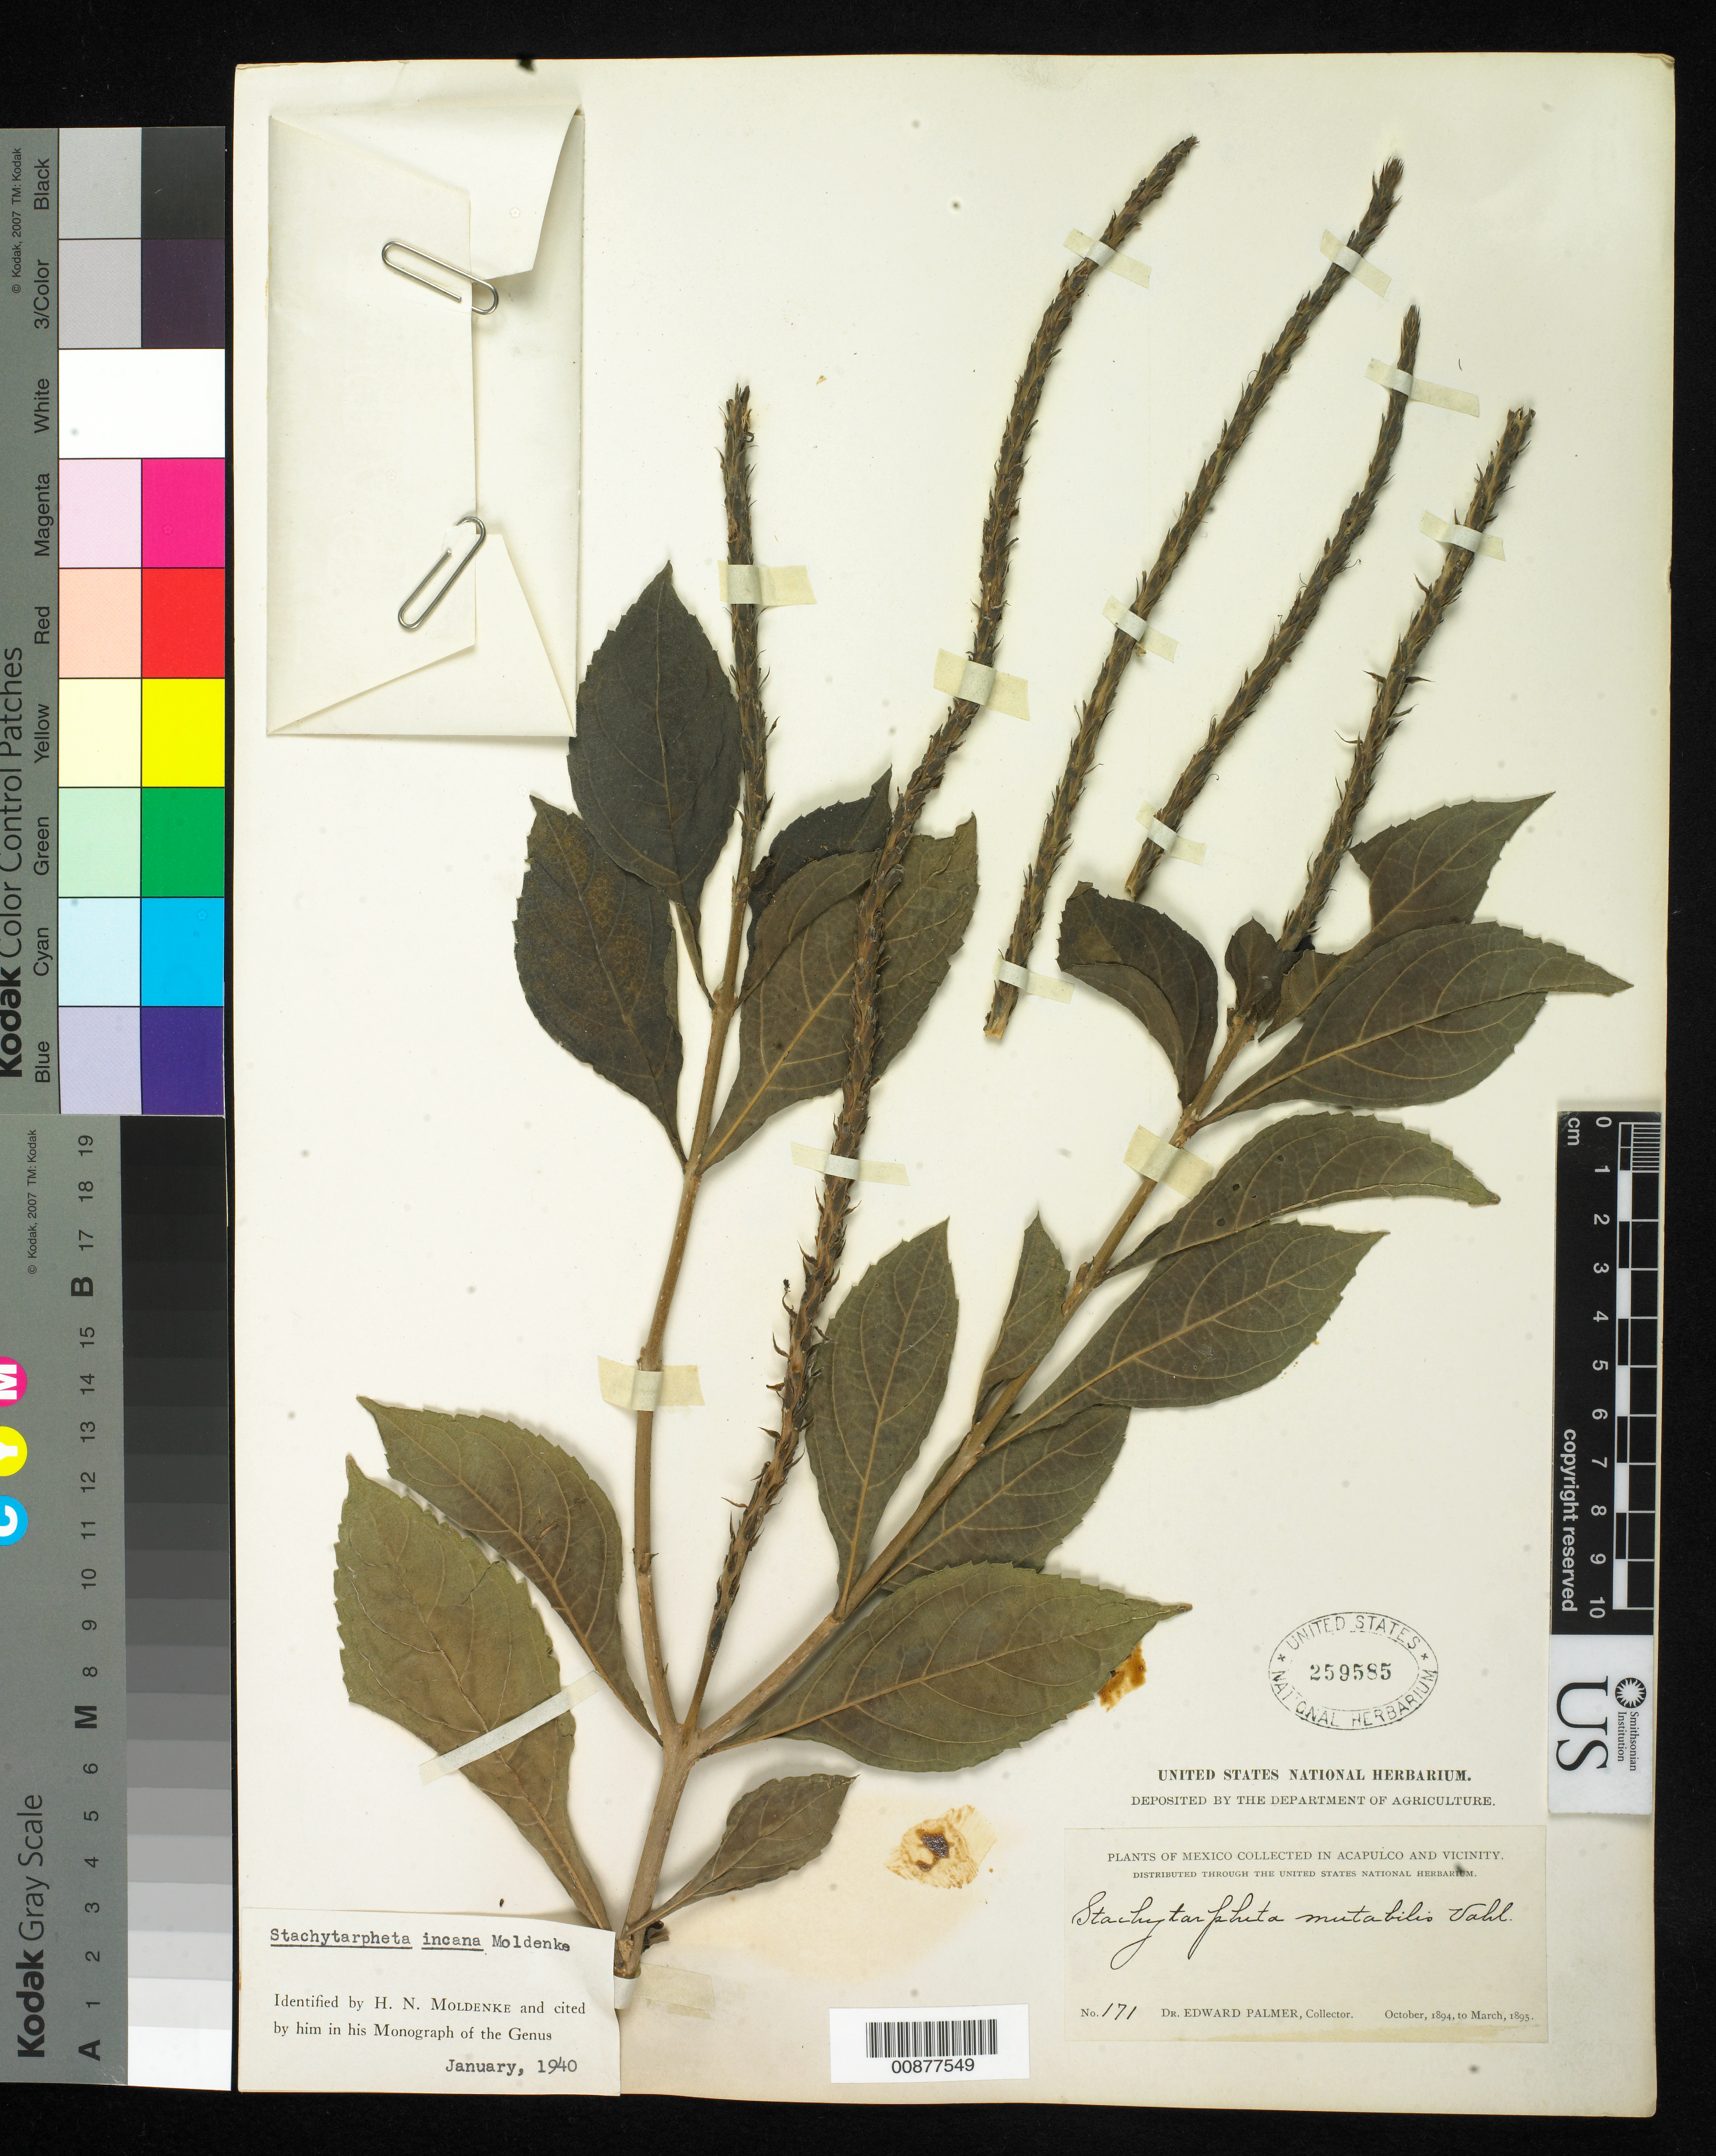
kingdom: Plantae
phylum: Tracheophyta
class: Magnoliopsida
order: Lamiales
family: Verbenaceae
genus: Stachytarpheta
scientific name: Stachytarpheta incana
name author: Moldenke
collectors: E. Palmer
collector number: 171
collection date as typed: Oct 1894 to -- Mar 1895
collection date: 1894-10/1895-03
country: Mexico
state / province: Guerrero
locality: Acapulco, Guerrero and vicinity.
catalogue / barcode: US 259585